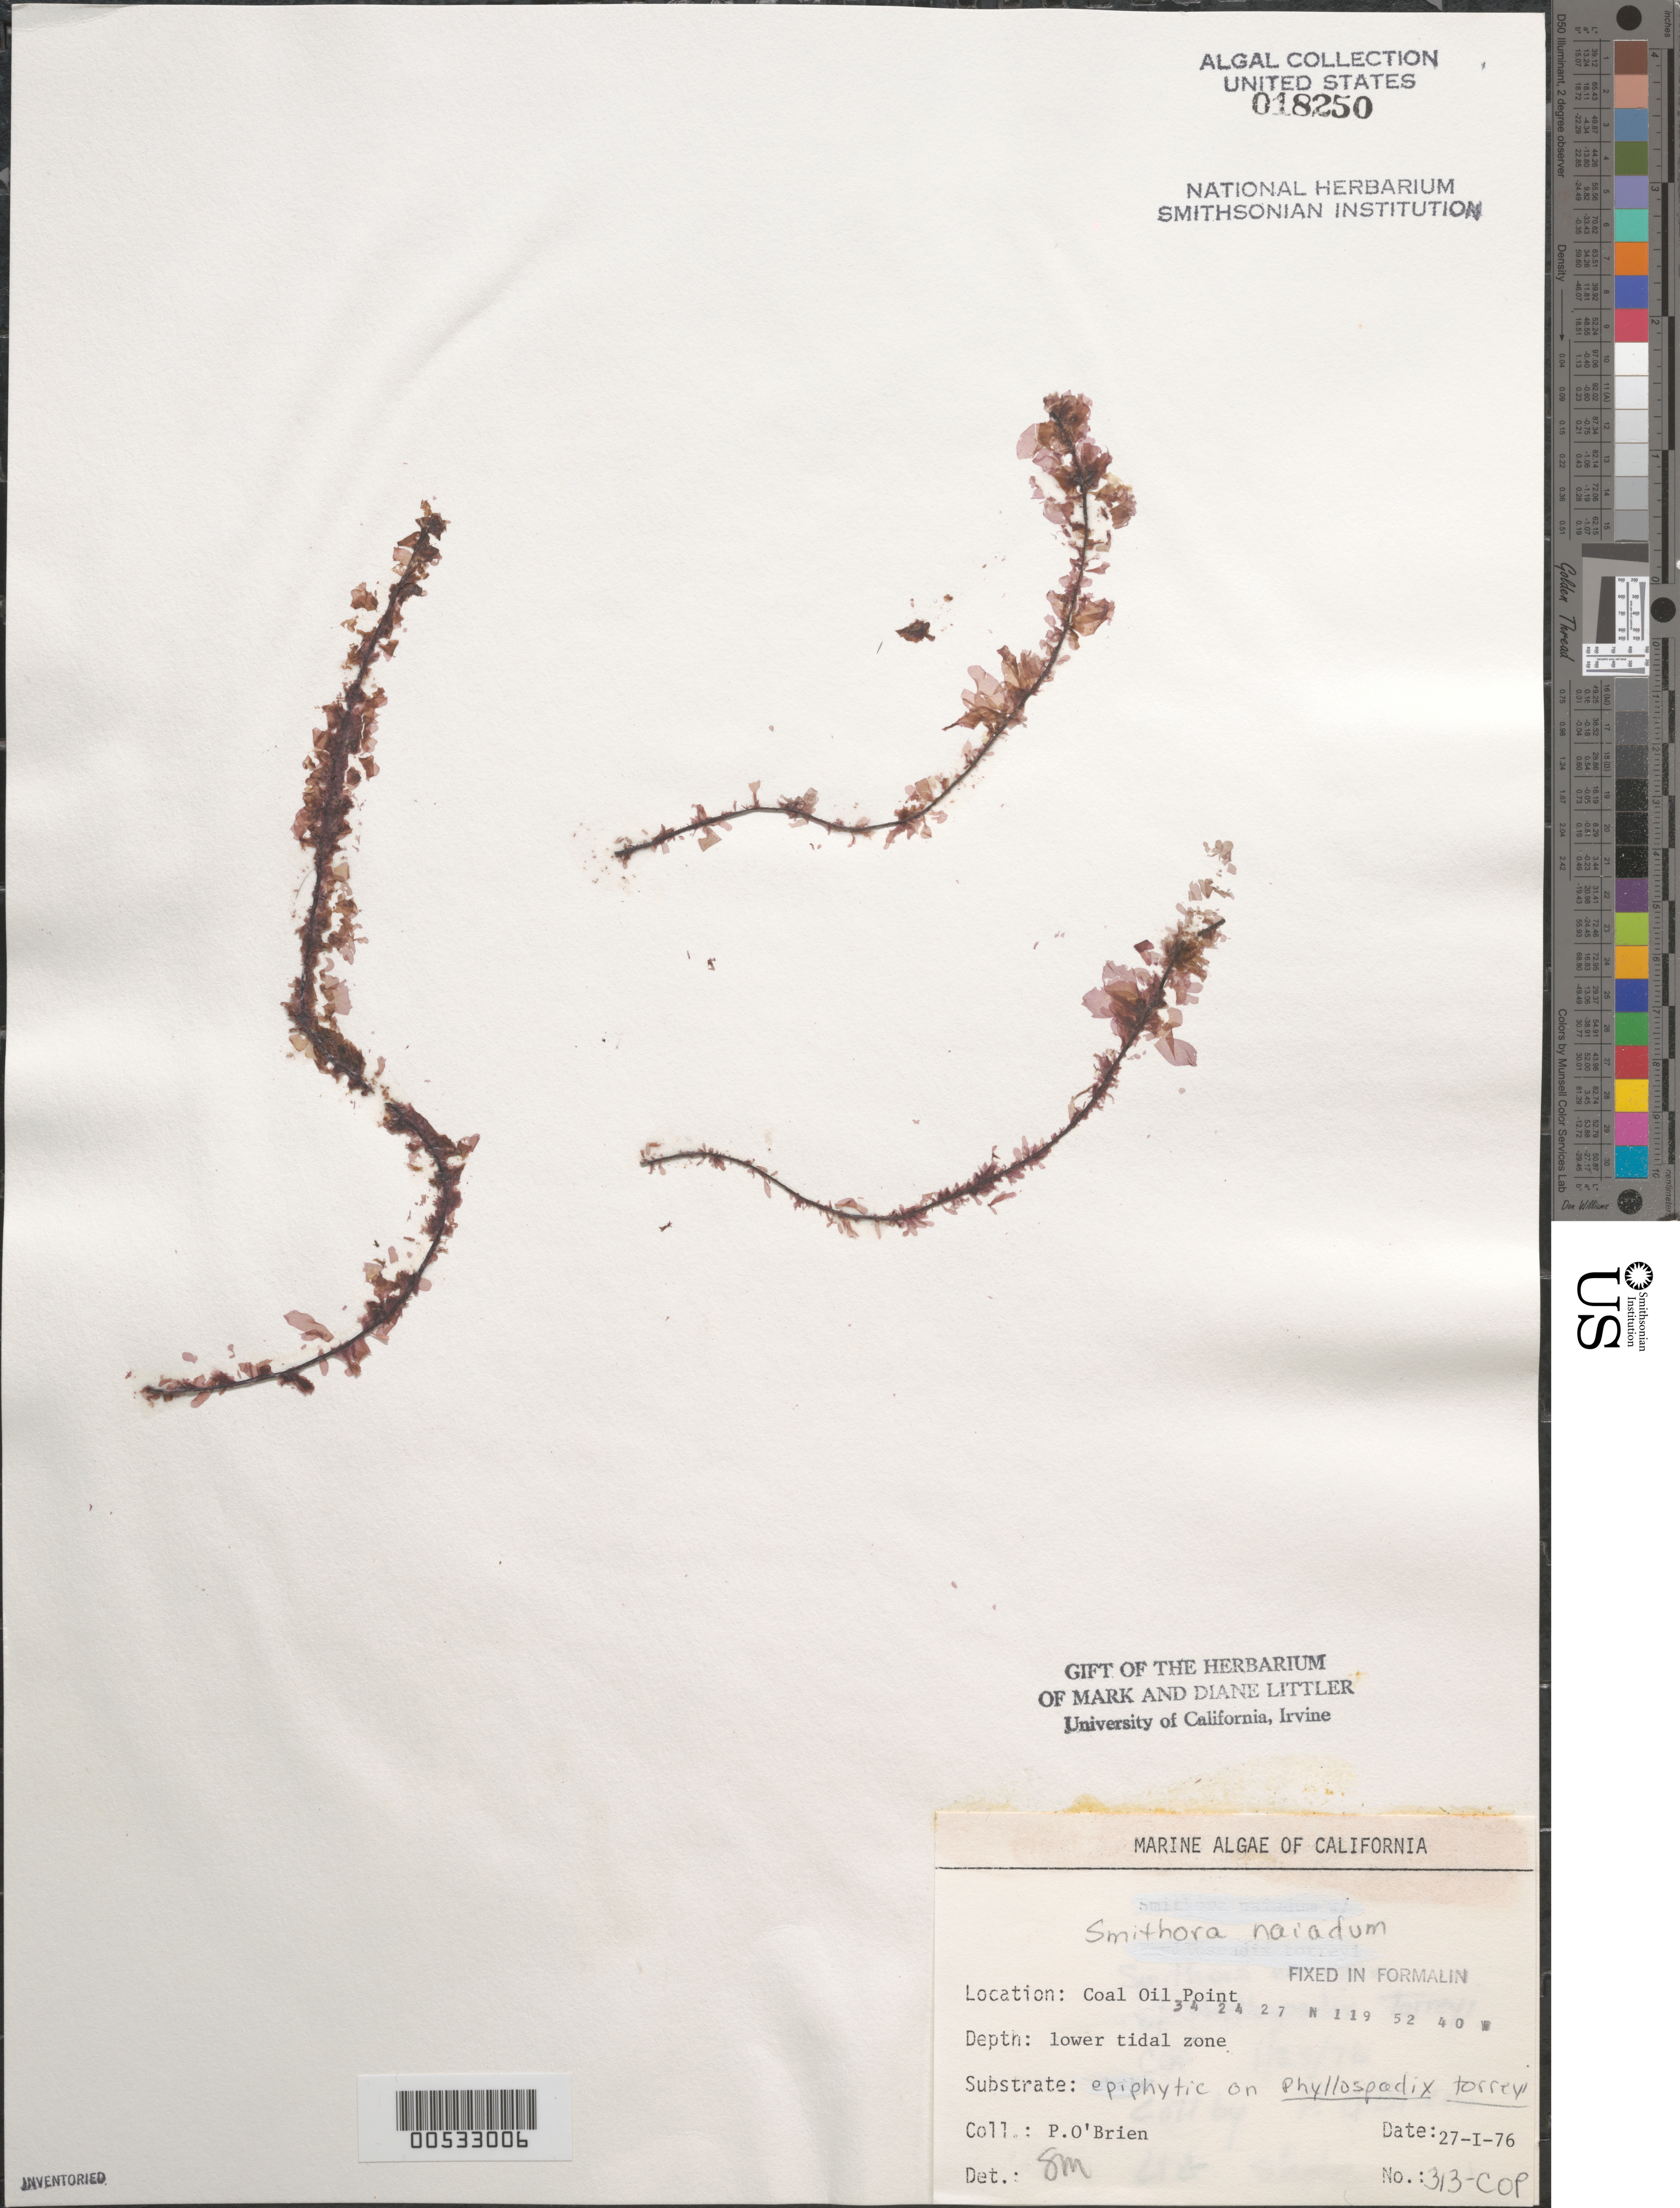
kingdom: Plantae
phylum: Rhodophyta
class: Compsopogonophyceae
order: Erythropeltidales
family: Erythrotrichiaceae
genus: Smithora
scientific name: Smithora naiadum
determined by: Murray, S. N.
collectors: P. O'Brien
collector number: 313-cop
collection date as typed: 27 Jan 1976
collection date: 1976-01-27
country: United States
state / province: California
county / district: Santa Barbara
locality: Coal Oil Point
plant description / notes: BLM-SOCALBIGHT Rocky Intertidal Survey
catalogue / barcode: US 18250